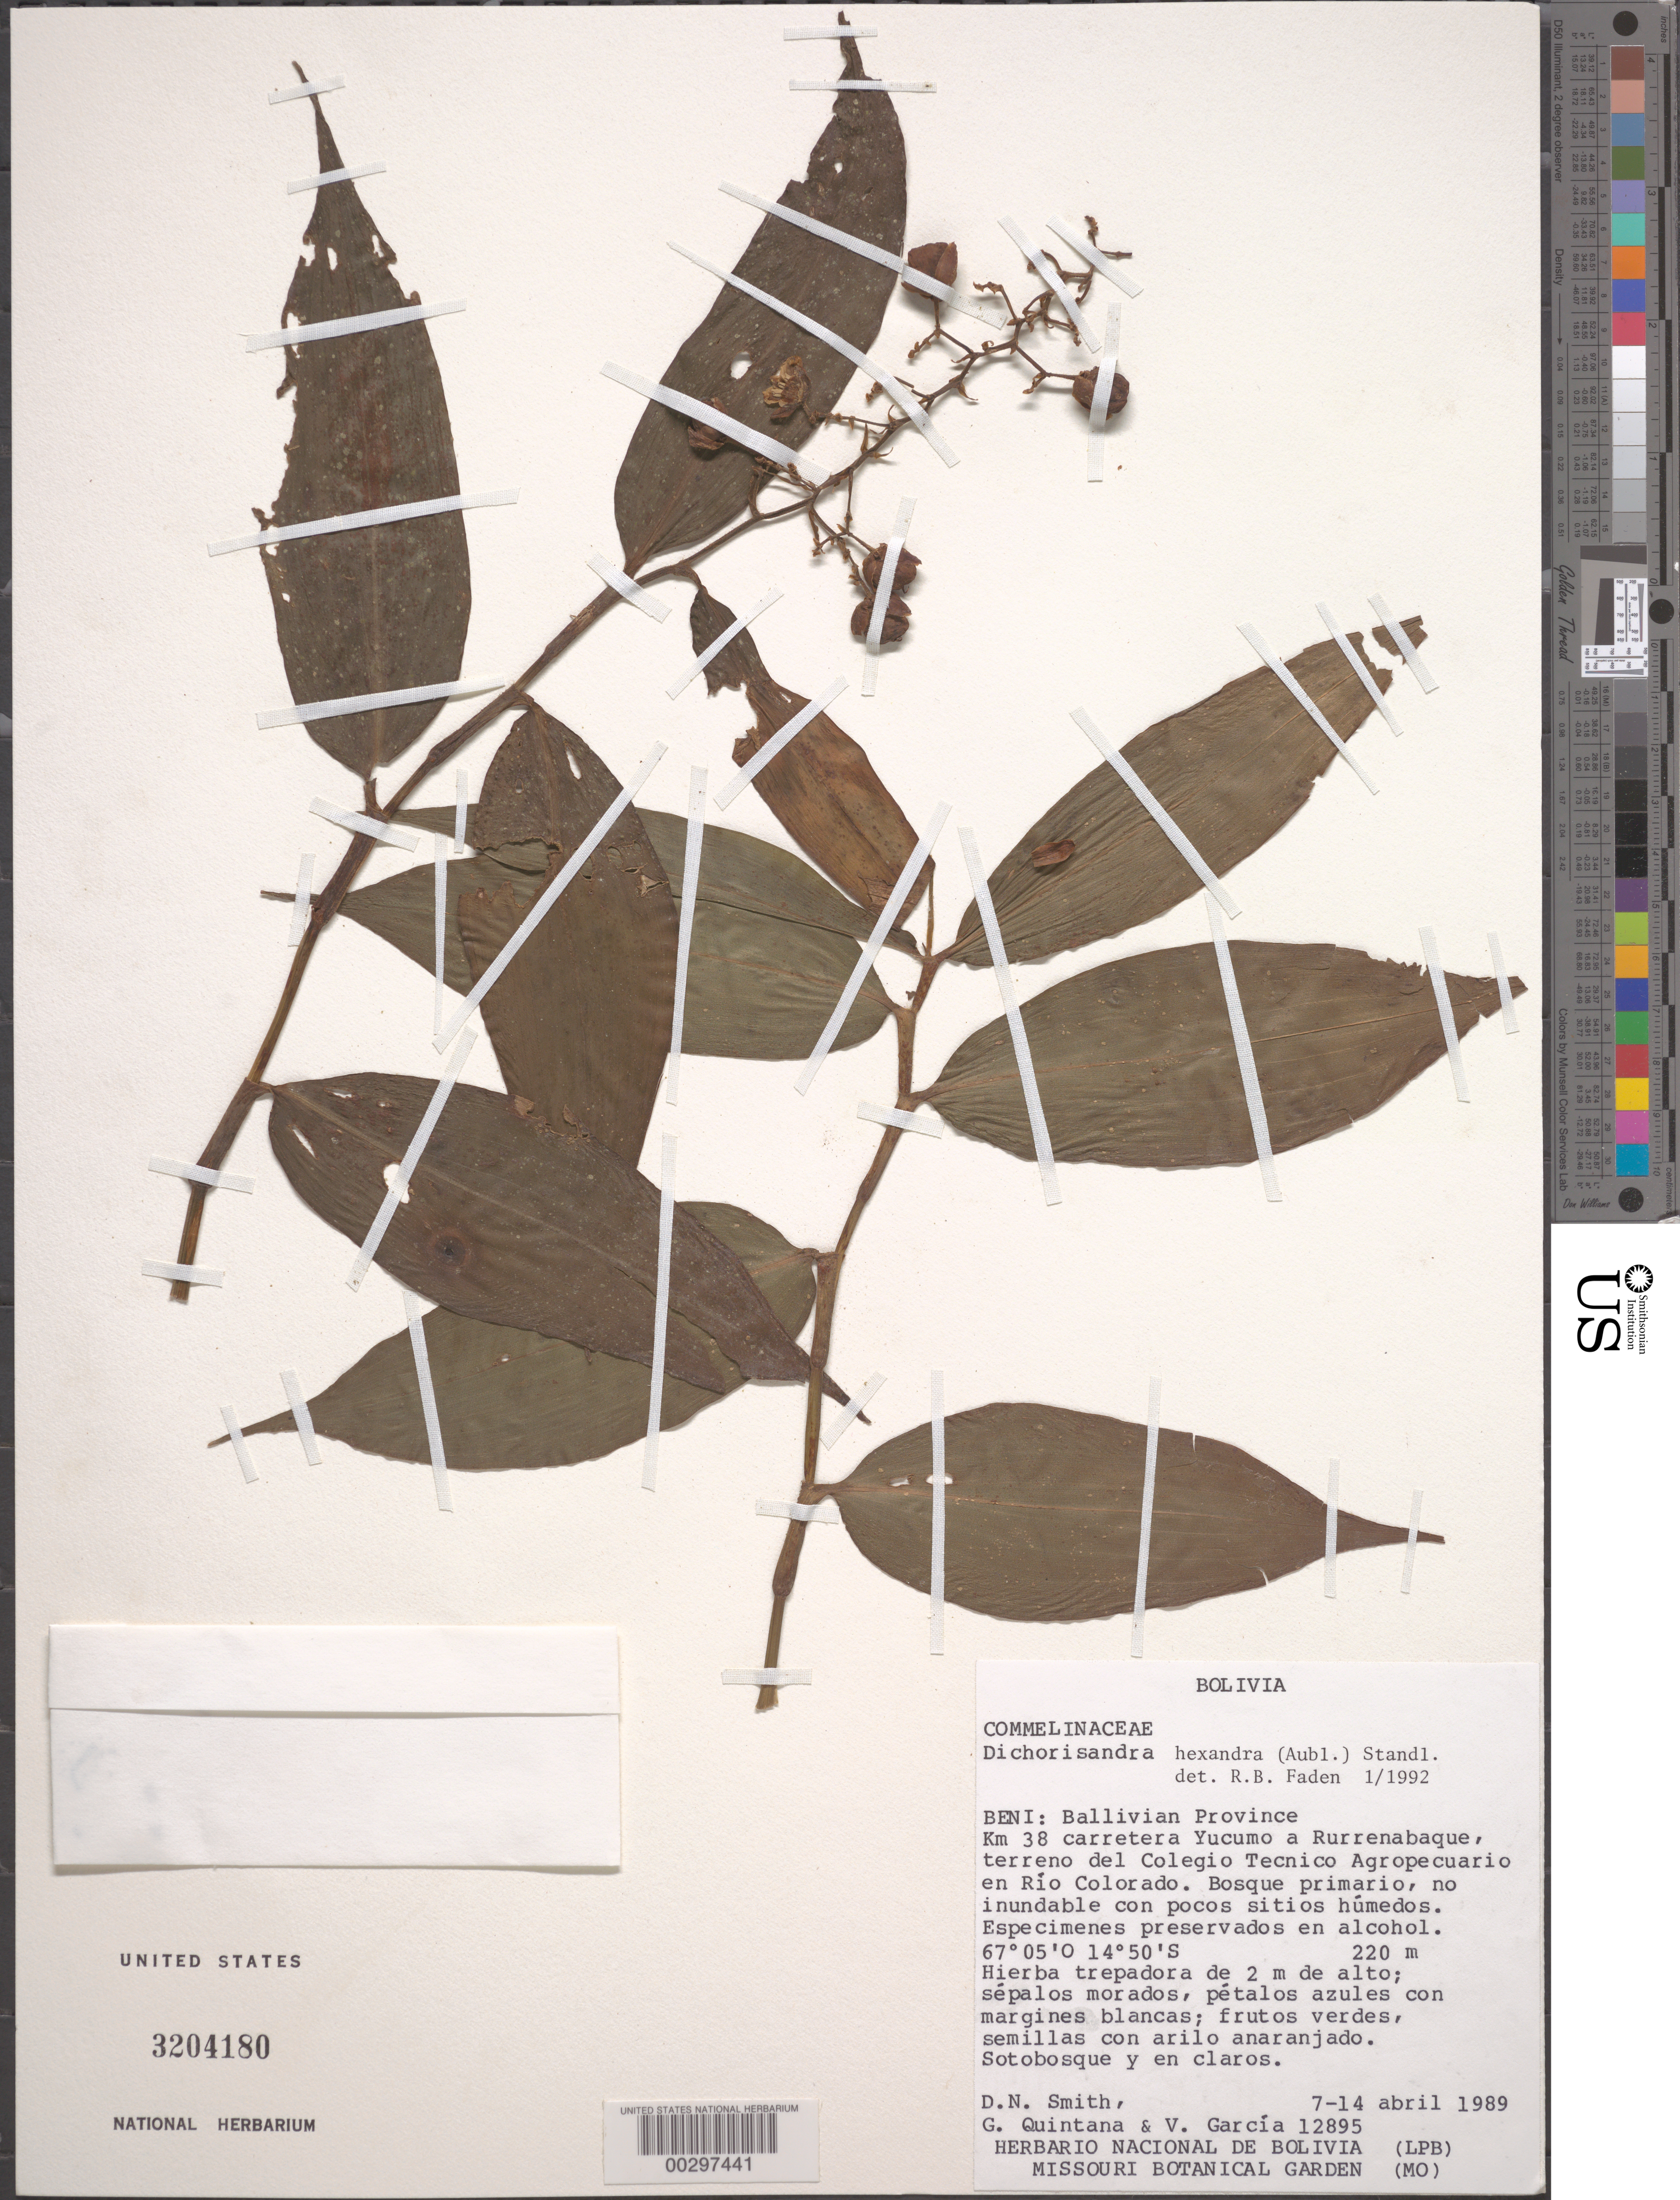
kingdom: Plantae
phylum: Tracheophyta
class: Liliopsida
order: Commelinales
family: Commelinaceae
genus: Dichorisandra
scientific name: Dichorisandra hexandra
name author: (Aubl.) Standl.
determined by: Faden, Robert B., (US), Smithsonian Institution - National Museum of Natural History (UNITED STATES)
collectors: D. Smith, G. Quintana & V. Garcia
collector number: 12895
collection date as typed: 07 Apr 1989 to 14 Apr 1989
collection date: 1989-04-07/1989-04-14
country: Bolivia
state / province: Beni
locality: Ballivian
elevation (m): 230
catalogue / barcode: US 3204180